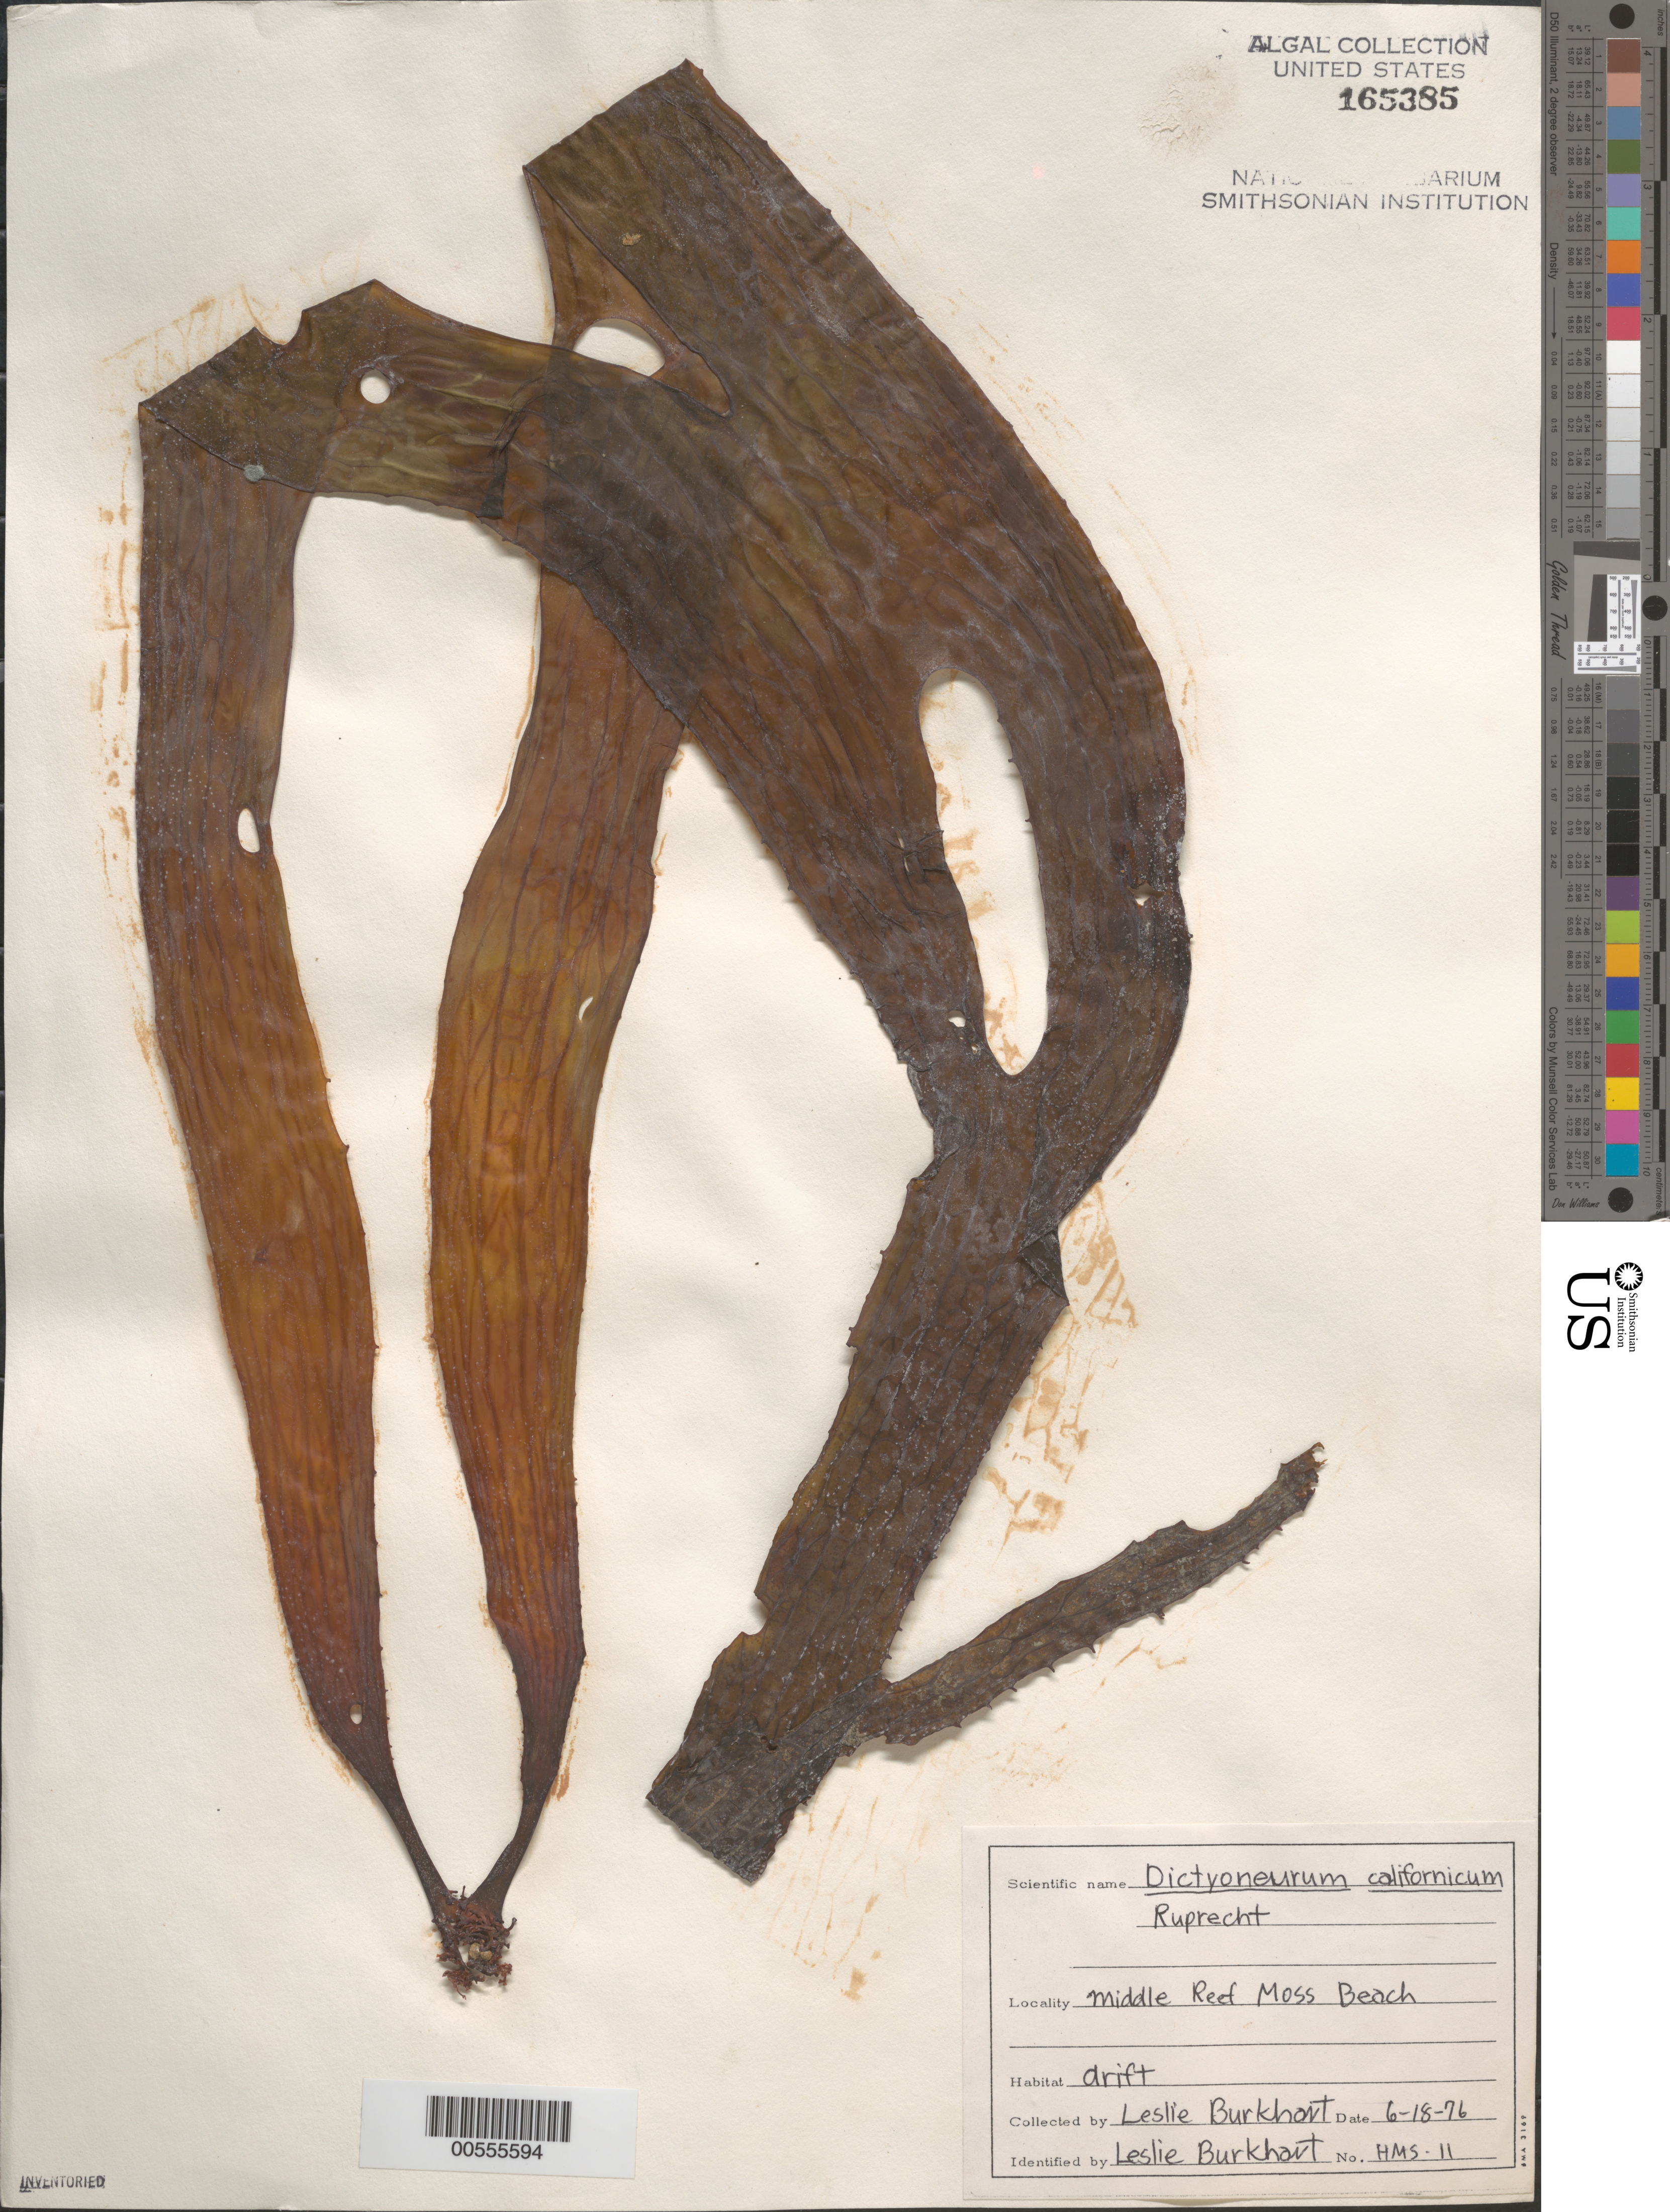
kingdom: Chromista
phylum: Ochrophyta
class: Phaeophyceae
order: Laminariales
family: Costariaceae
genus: Dictyoneurum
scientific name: Dictyoneurum californicum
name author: Rupr.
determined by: Burkhart, L.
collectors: L. Burkhart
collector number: Hms-11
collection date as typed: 18 Jun 1976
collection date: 1976-06-18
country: United States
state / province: California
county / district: Monterey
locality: Middle Reef of Moss Beach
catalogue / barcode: US 165385